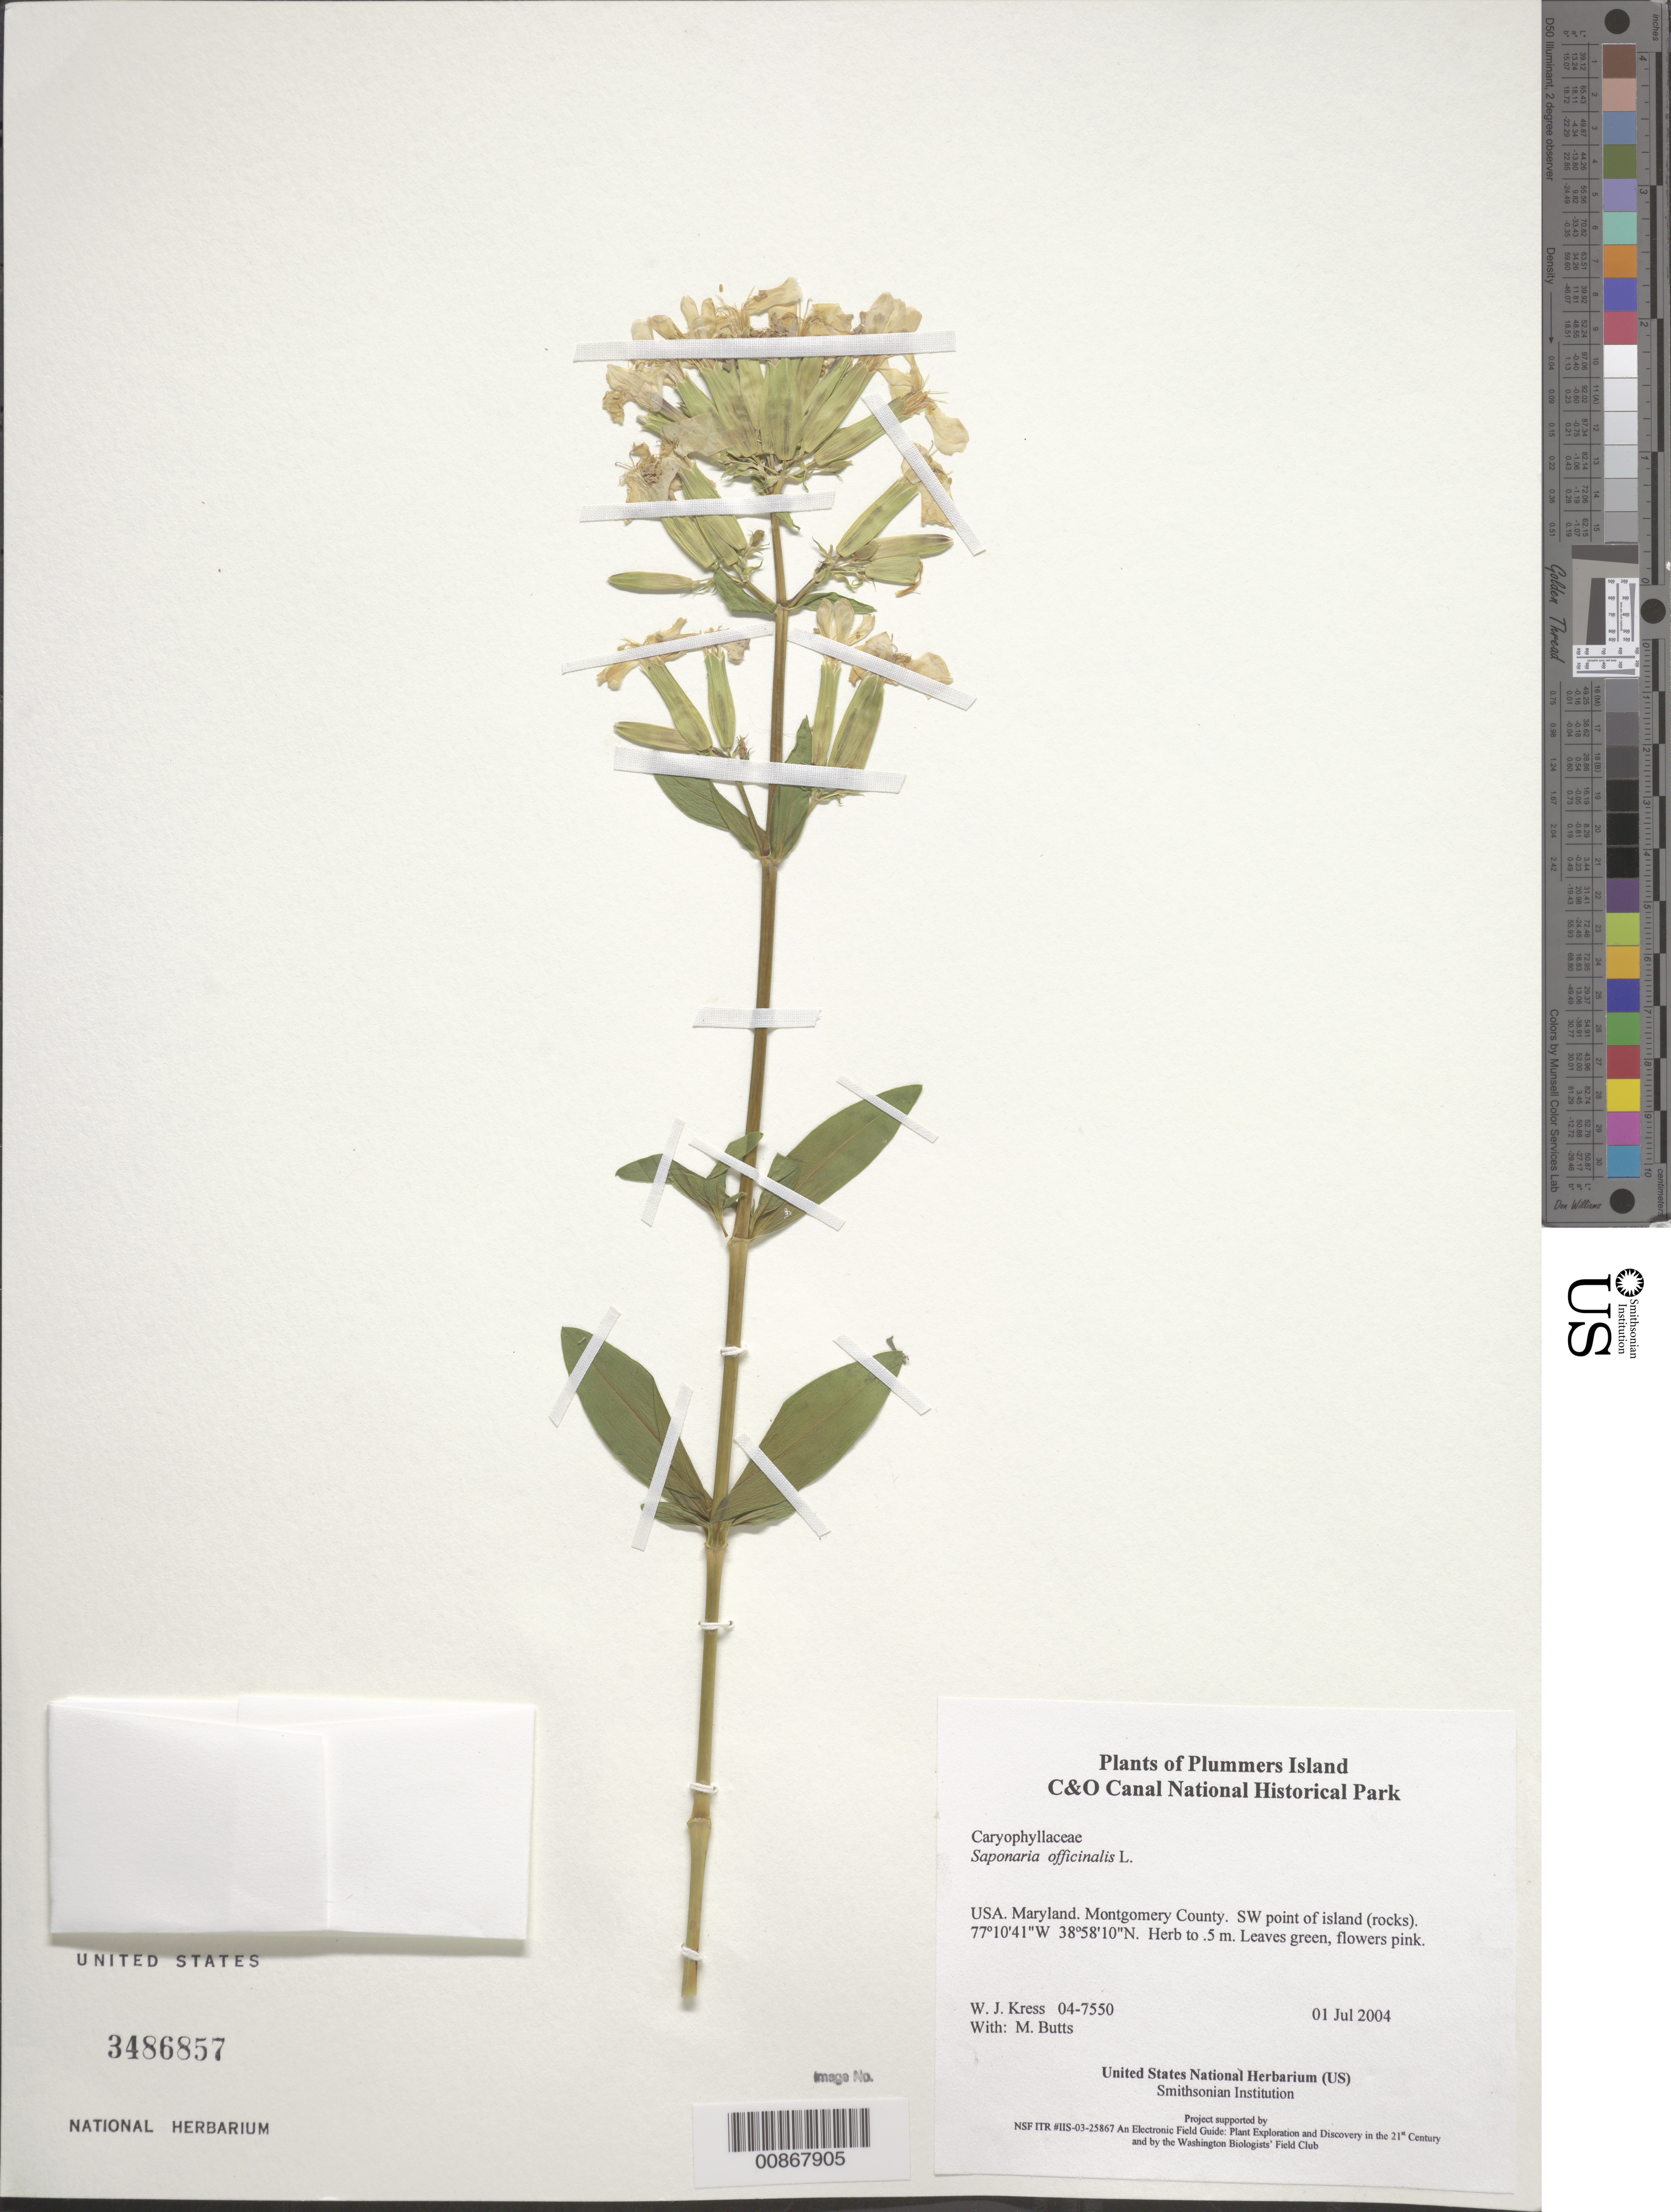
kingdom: Plantae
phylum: Tracheophyta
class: Magnoliopsida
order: Caryophyllales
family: Caryophyllaceae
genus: Saponaria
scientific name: Saponaria officinalis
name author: L.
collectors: W. J. Kress & M. B. Butts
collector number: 04-7550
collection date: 2004-07-01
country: United States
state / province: Maryland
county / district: Montgomery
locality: Chesapeake and Ohio Canal National Historical Park, Plummers Island, SW point of island (rocks)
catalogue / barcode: US 3486905